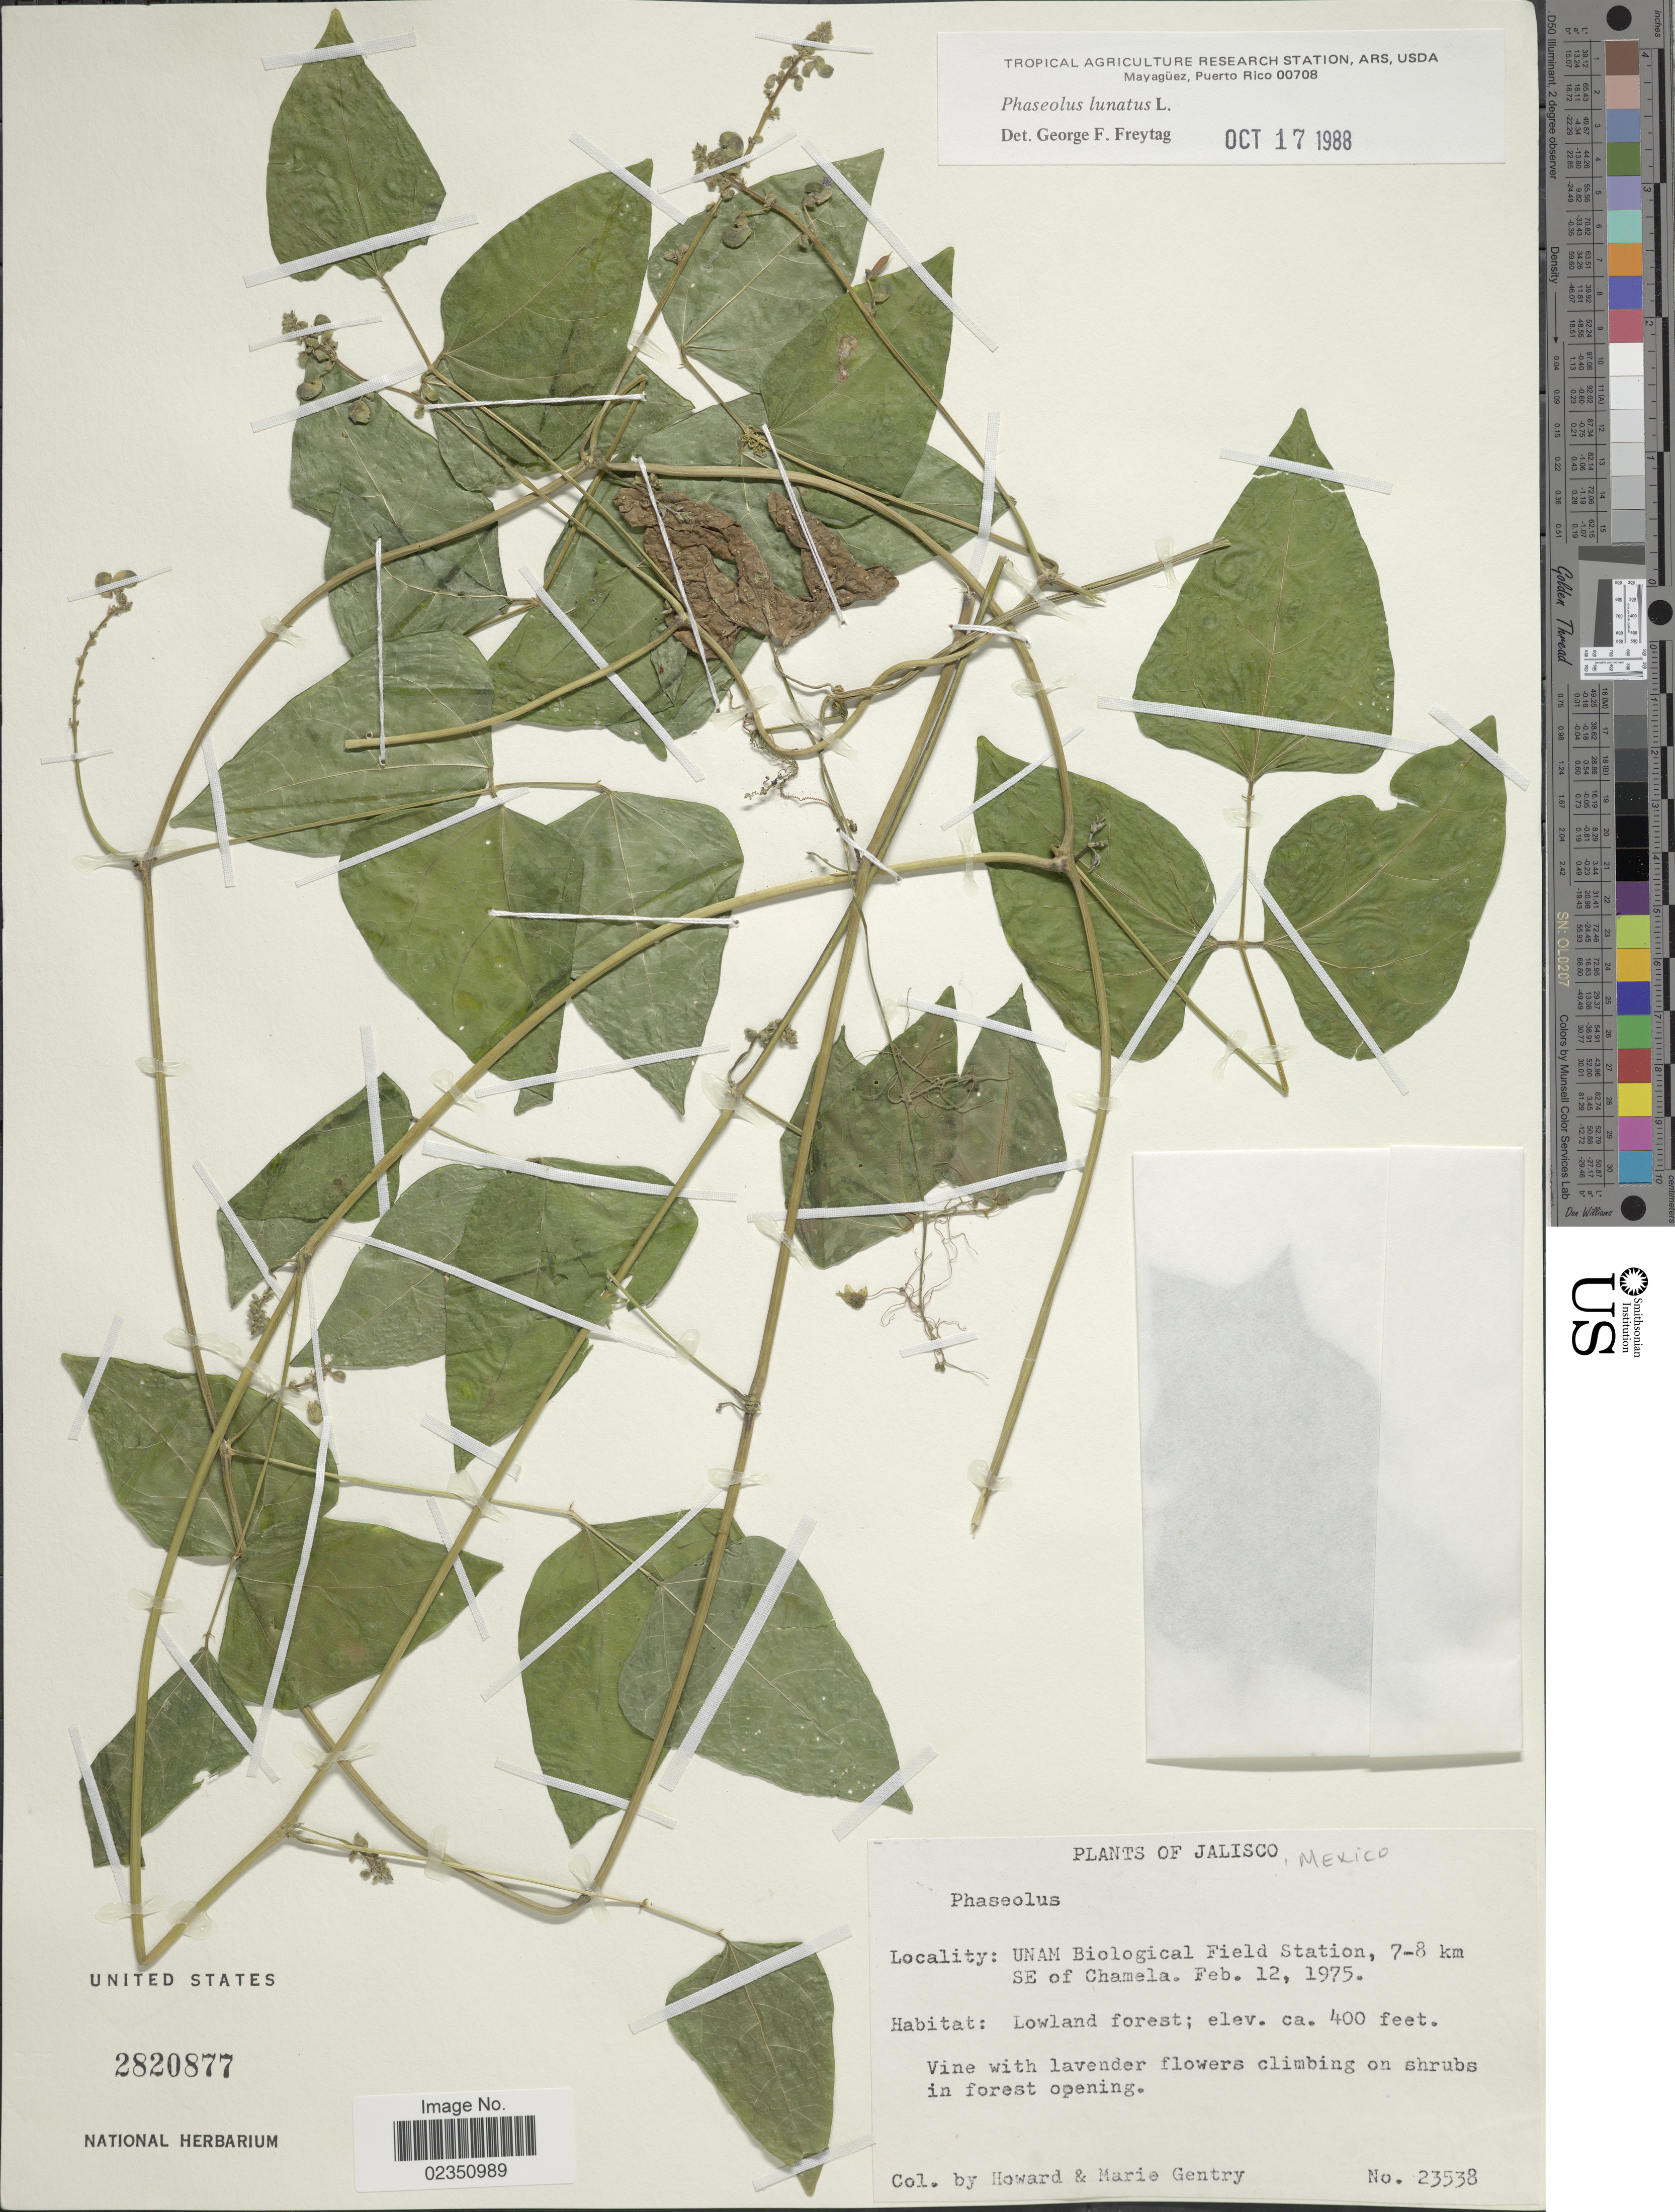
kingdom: Plantae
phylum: Tracheophyta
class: Magnoliopsida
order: Fabales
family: Fabaceae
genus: Phaseolus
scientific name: Phaseolus lunatus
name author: L.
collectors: H. S. Gentry & M. Gentry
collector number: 23538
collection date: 1975-02-12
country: Mexico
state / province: Jalisco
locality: UNAM Biological Field Station, 7-8 km SE of Chamela. Lowland forest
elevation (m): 122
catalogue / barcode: US 2820877